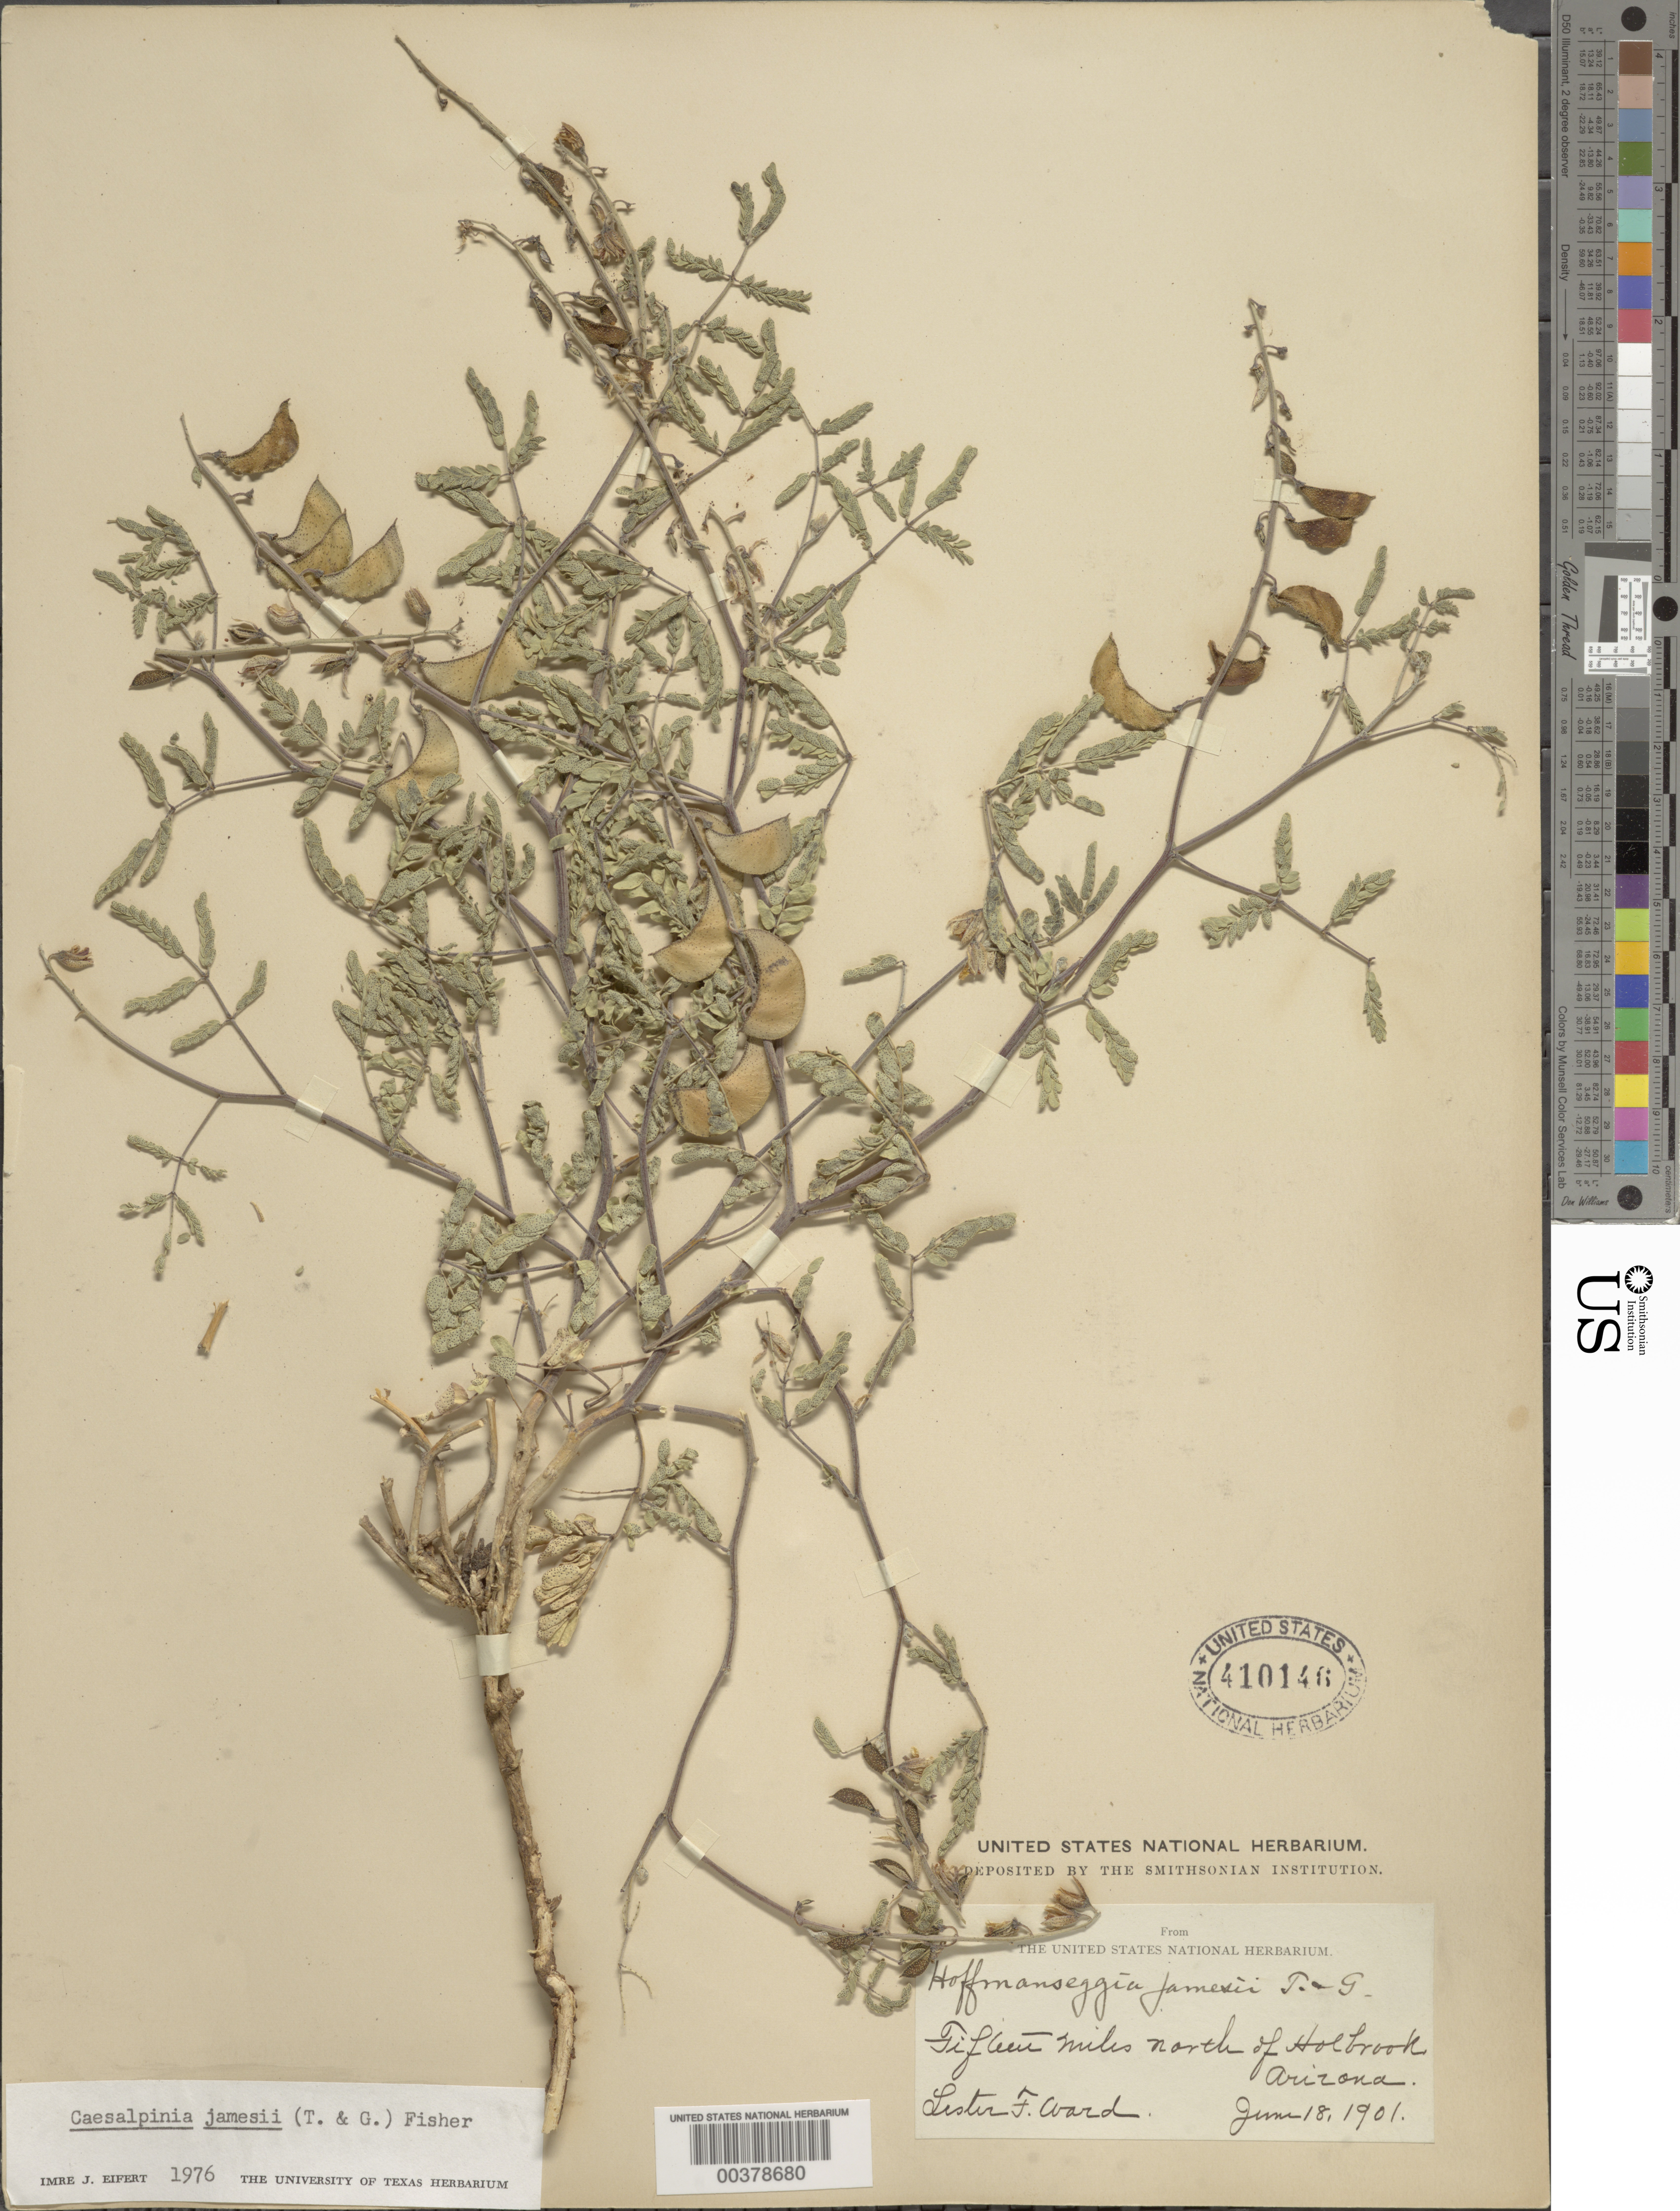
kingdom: Plantae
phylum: Tracheophyta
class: Magnoliopsida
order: Fabales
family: Fabaceae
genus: Pomaria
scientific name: Pomaria jamesii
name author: (Torr. & A. Gray) Walp.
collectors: L. F. Ward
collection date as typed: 18 Jun 1901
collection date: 1901-06-18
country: United States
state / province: Arizona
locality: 15 mi n of holbrook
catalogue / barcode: US 410146